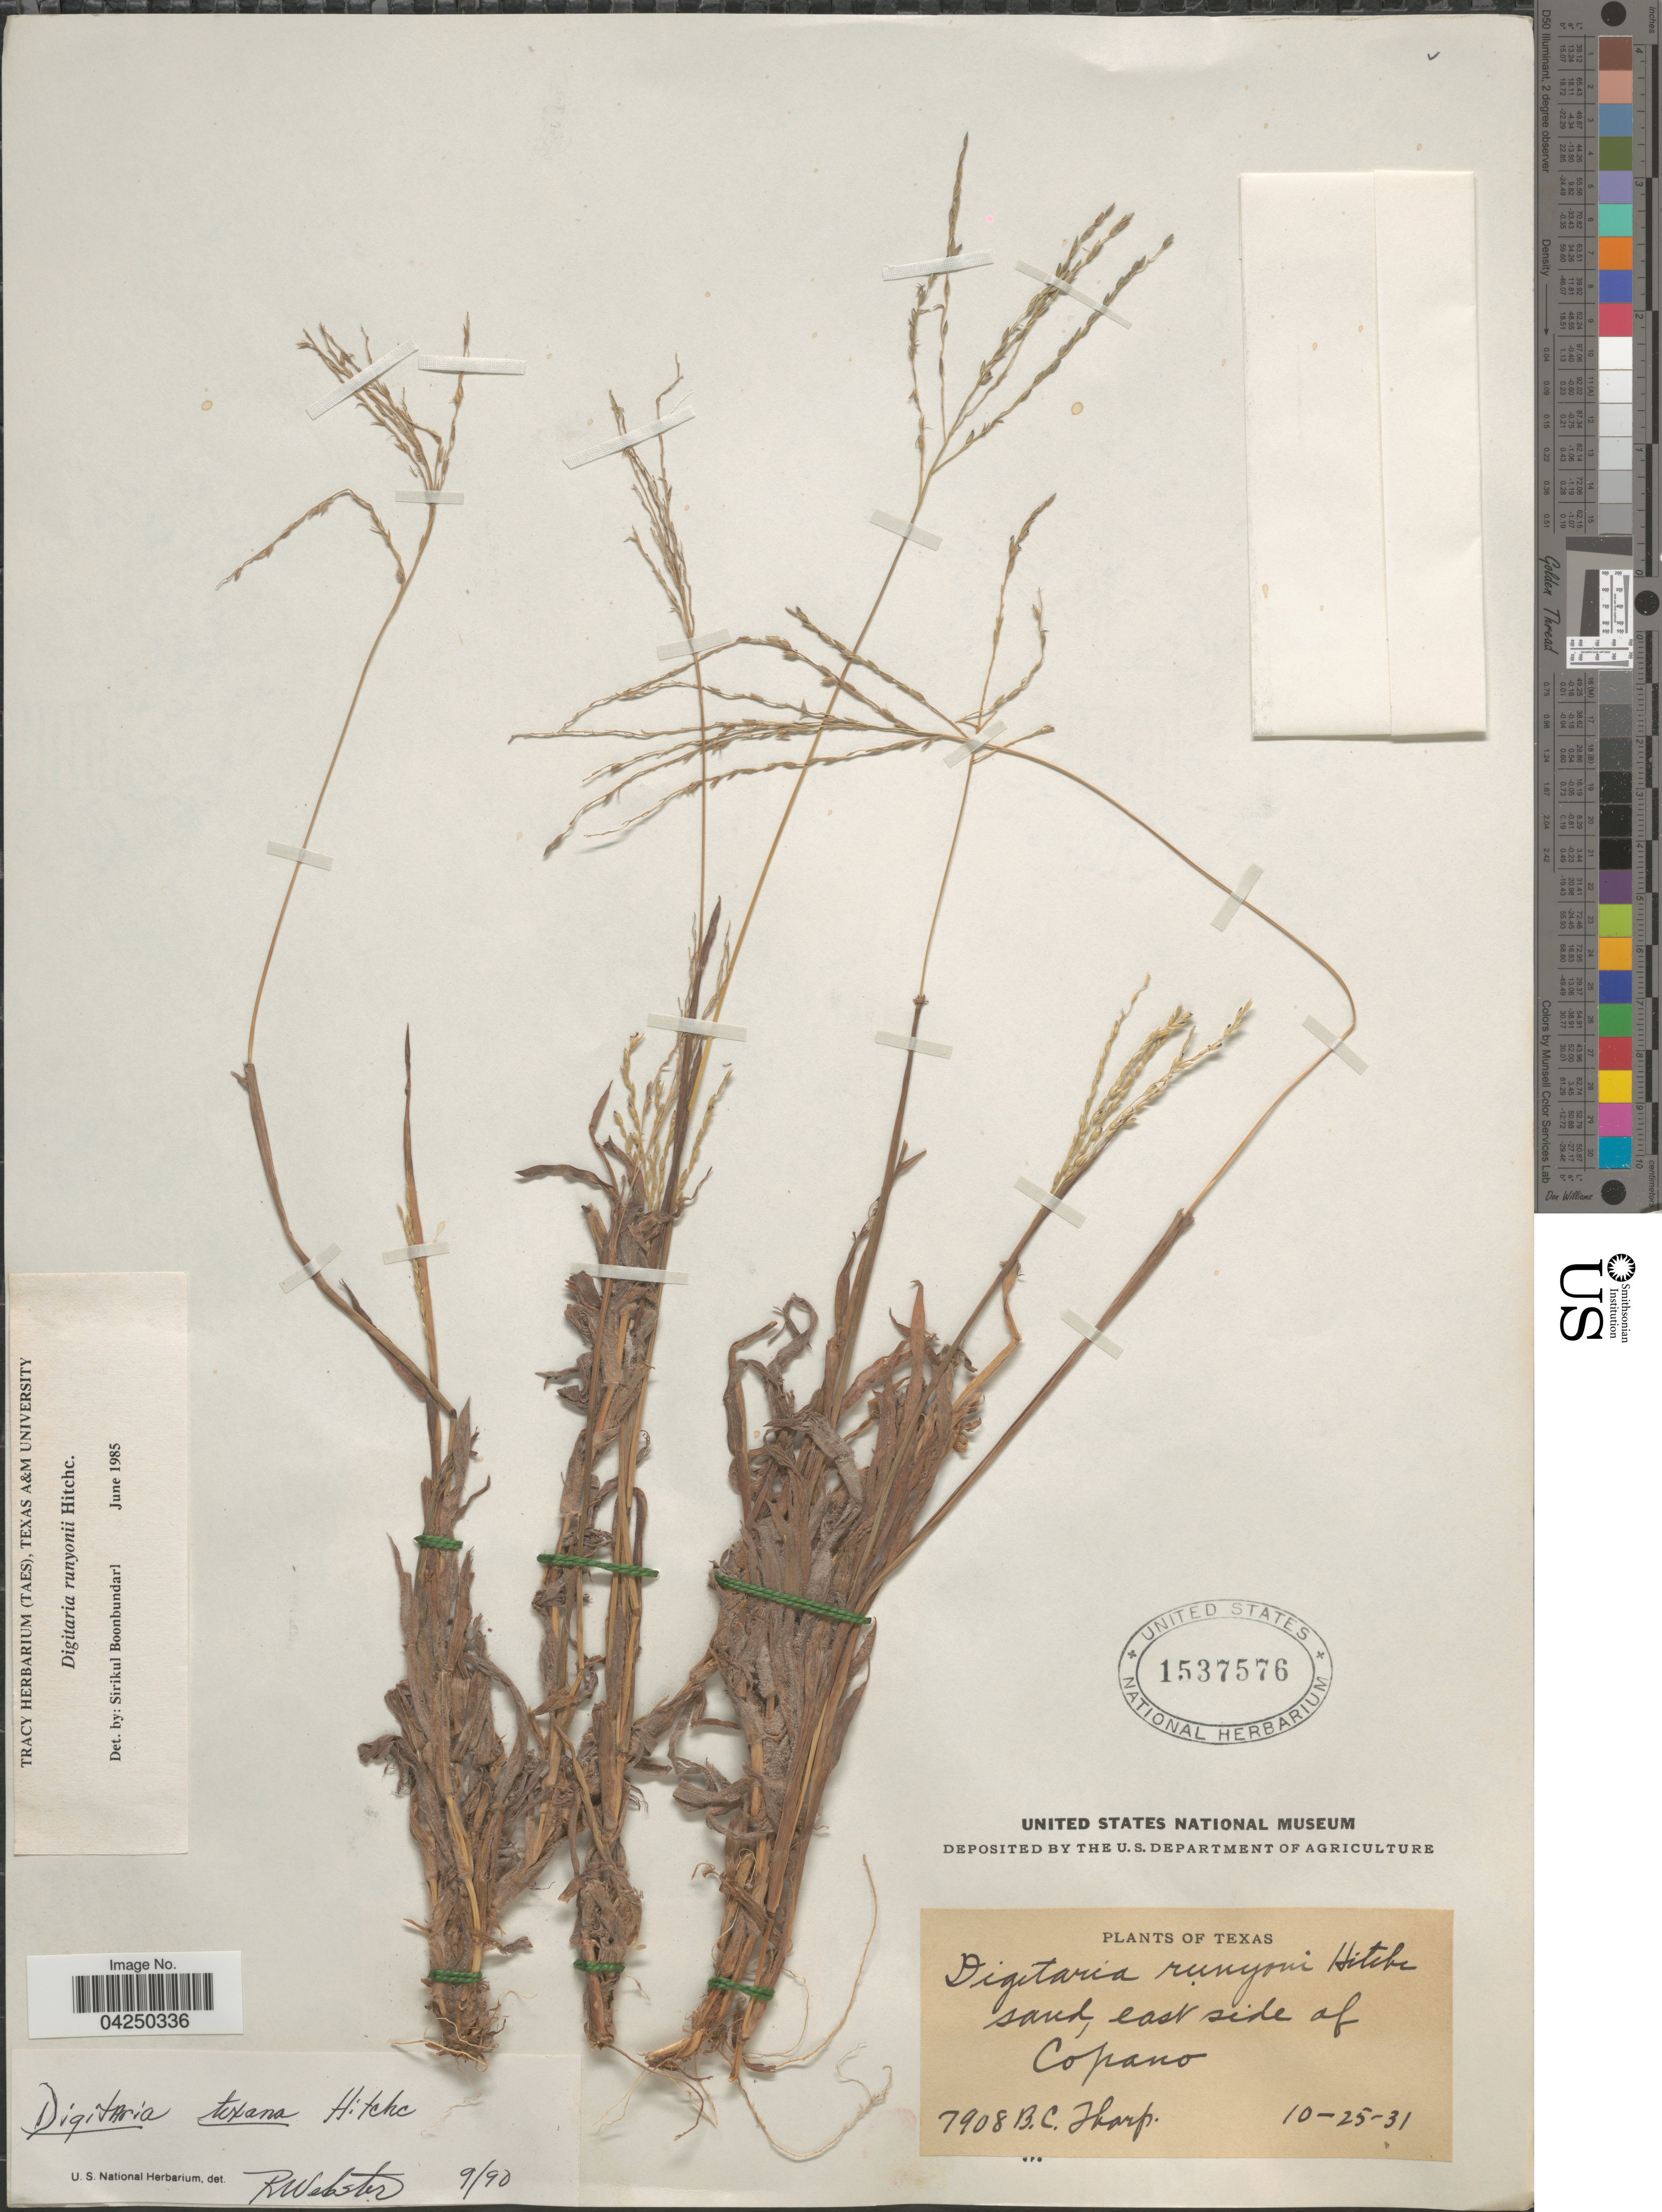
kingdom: Plantae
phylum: Tracheophyta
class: Liliopsida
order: Poales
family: Poaceae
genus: Digitaria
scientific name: Digitaria texana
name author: Hitchc.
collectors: B. C. Tharp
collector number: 7908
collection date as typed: Transcribed d/m/y: 25/10/31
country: United States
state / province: Texas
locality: Sand, east side of Copano.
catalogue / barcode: US 1537576